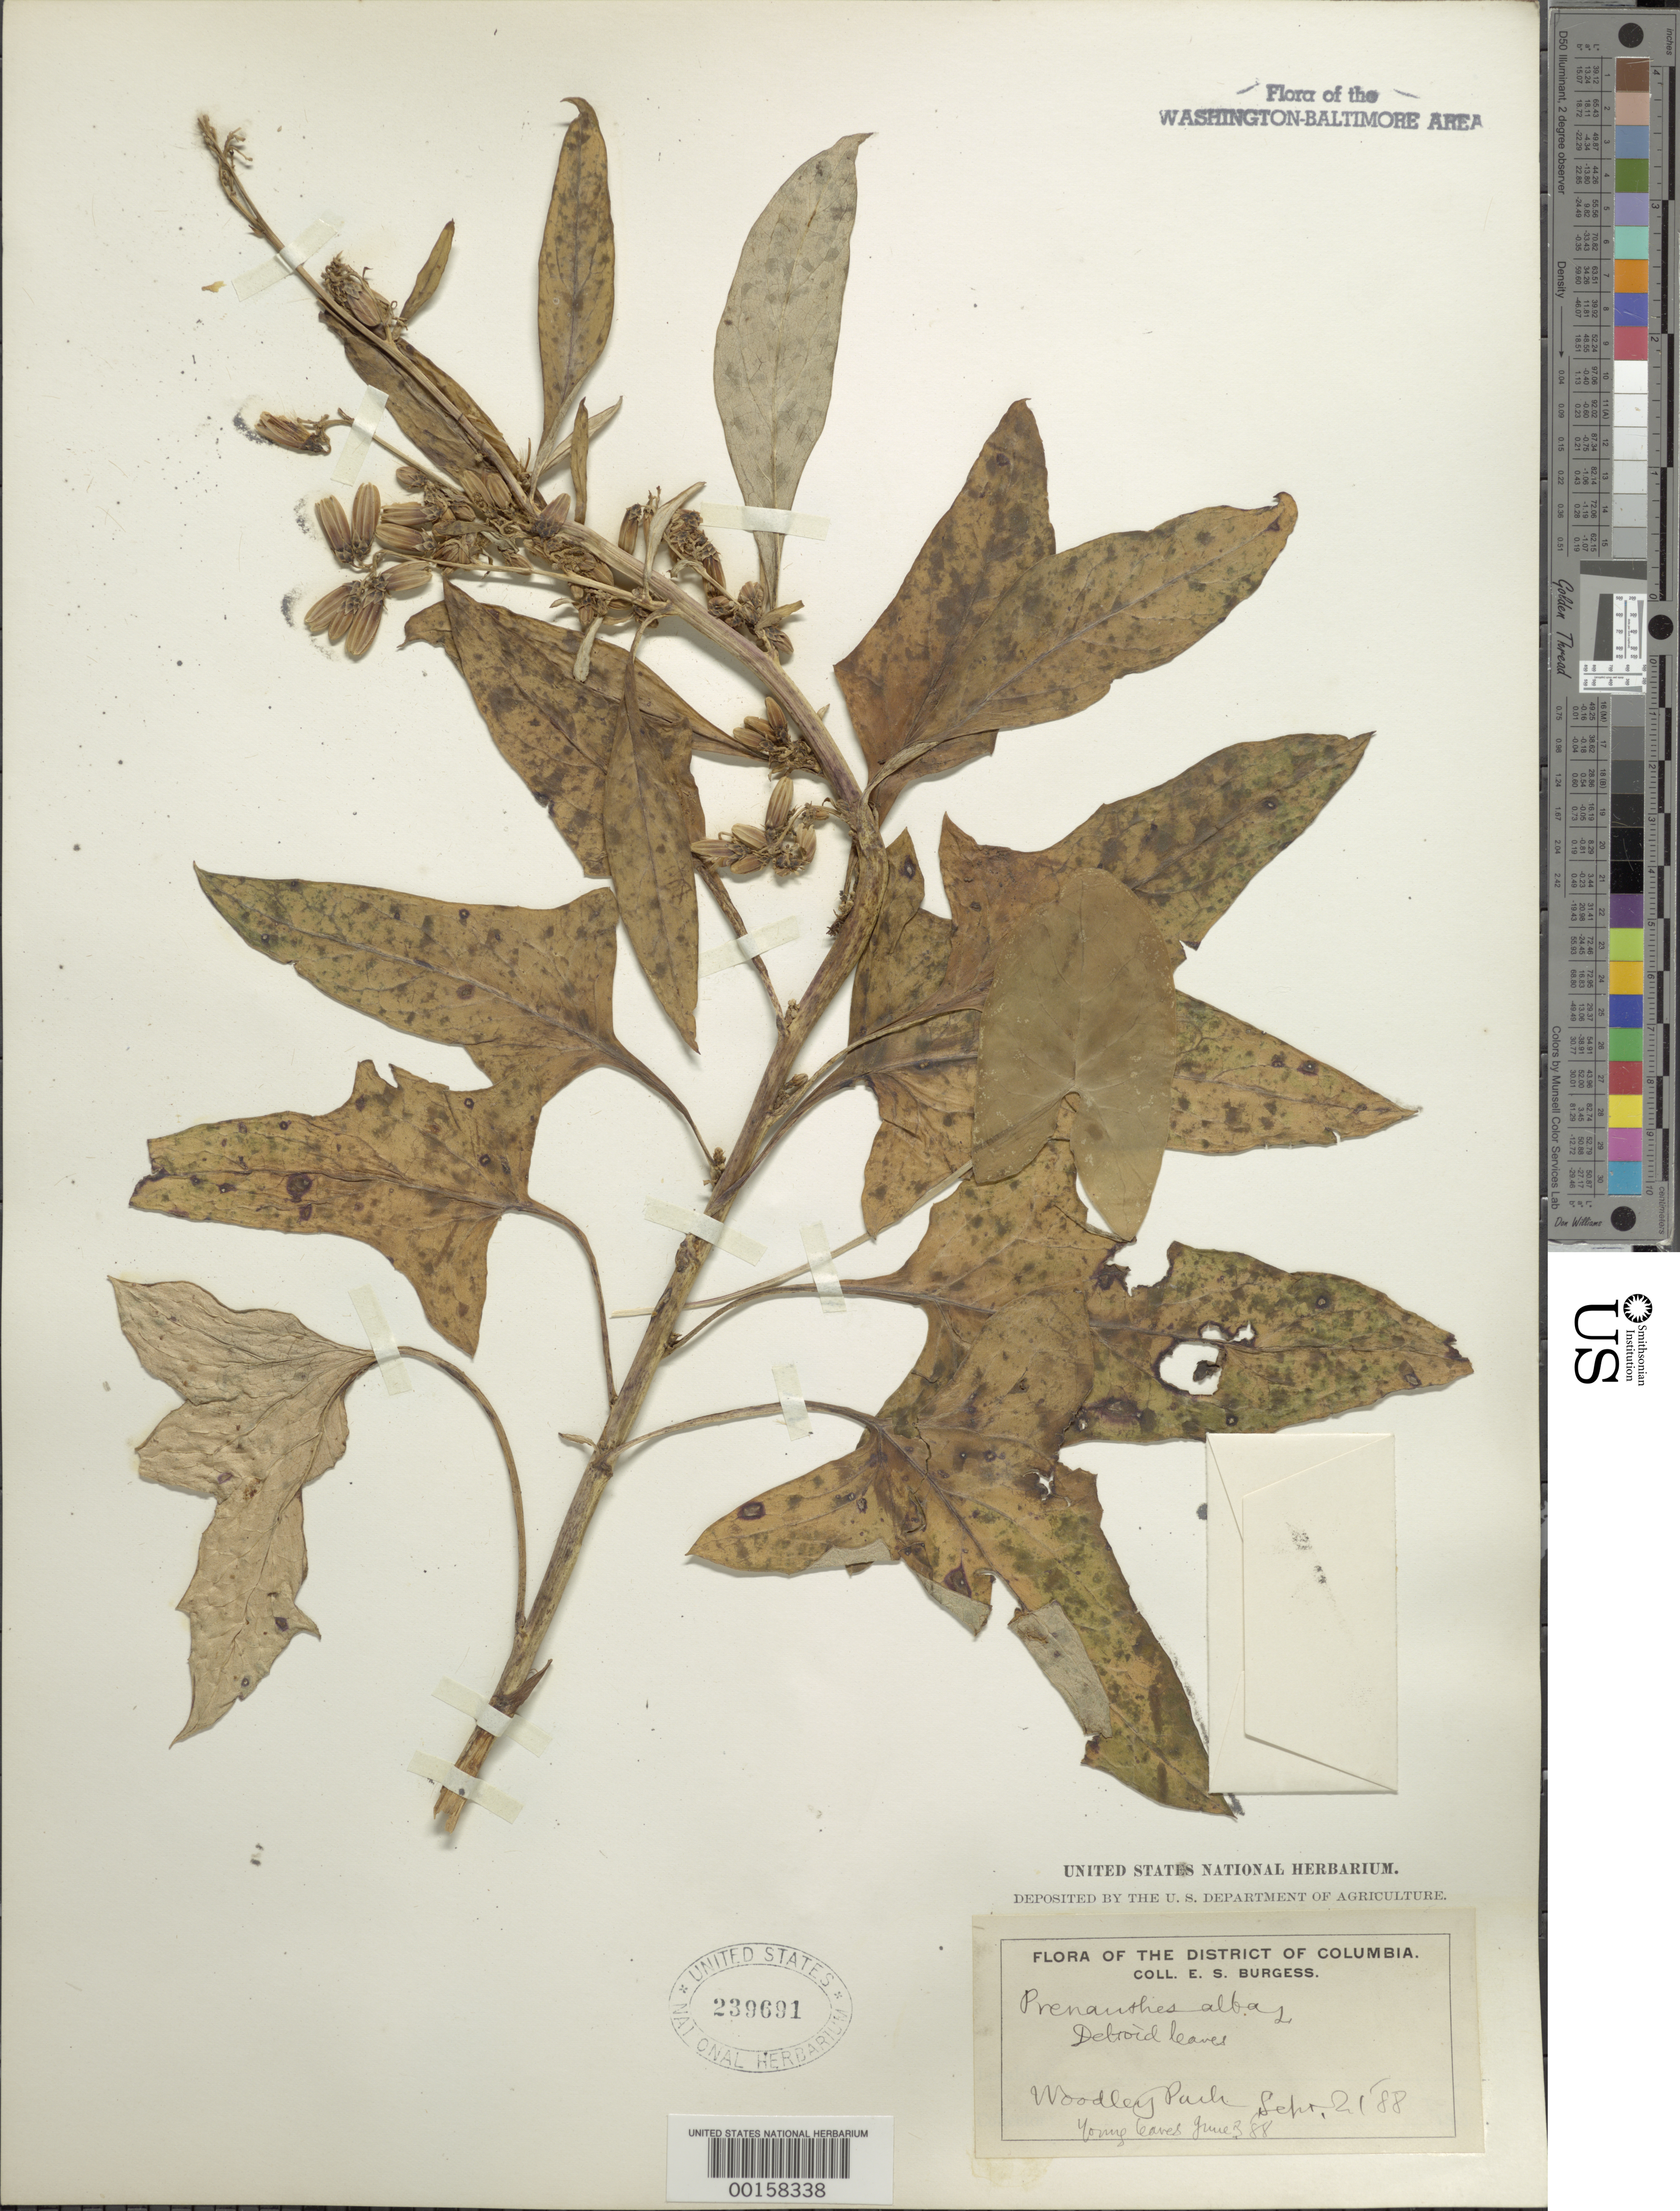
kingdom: Plantae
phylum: Tracheophyta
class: Magnoliopsida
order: Asterales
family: Asteraceae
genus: Nabalus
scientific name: Nabalus albus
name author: (L.) Hook.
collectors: E. Burgess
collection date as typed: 21 Sep 1888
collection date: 1888-09-21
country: United States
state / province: District of Columbia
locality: Woodley Park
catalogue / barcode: US 239691